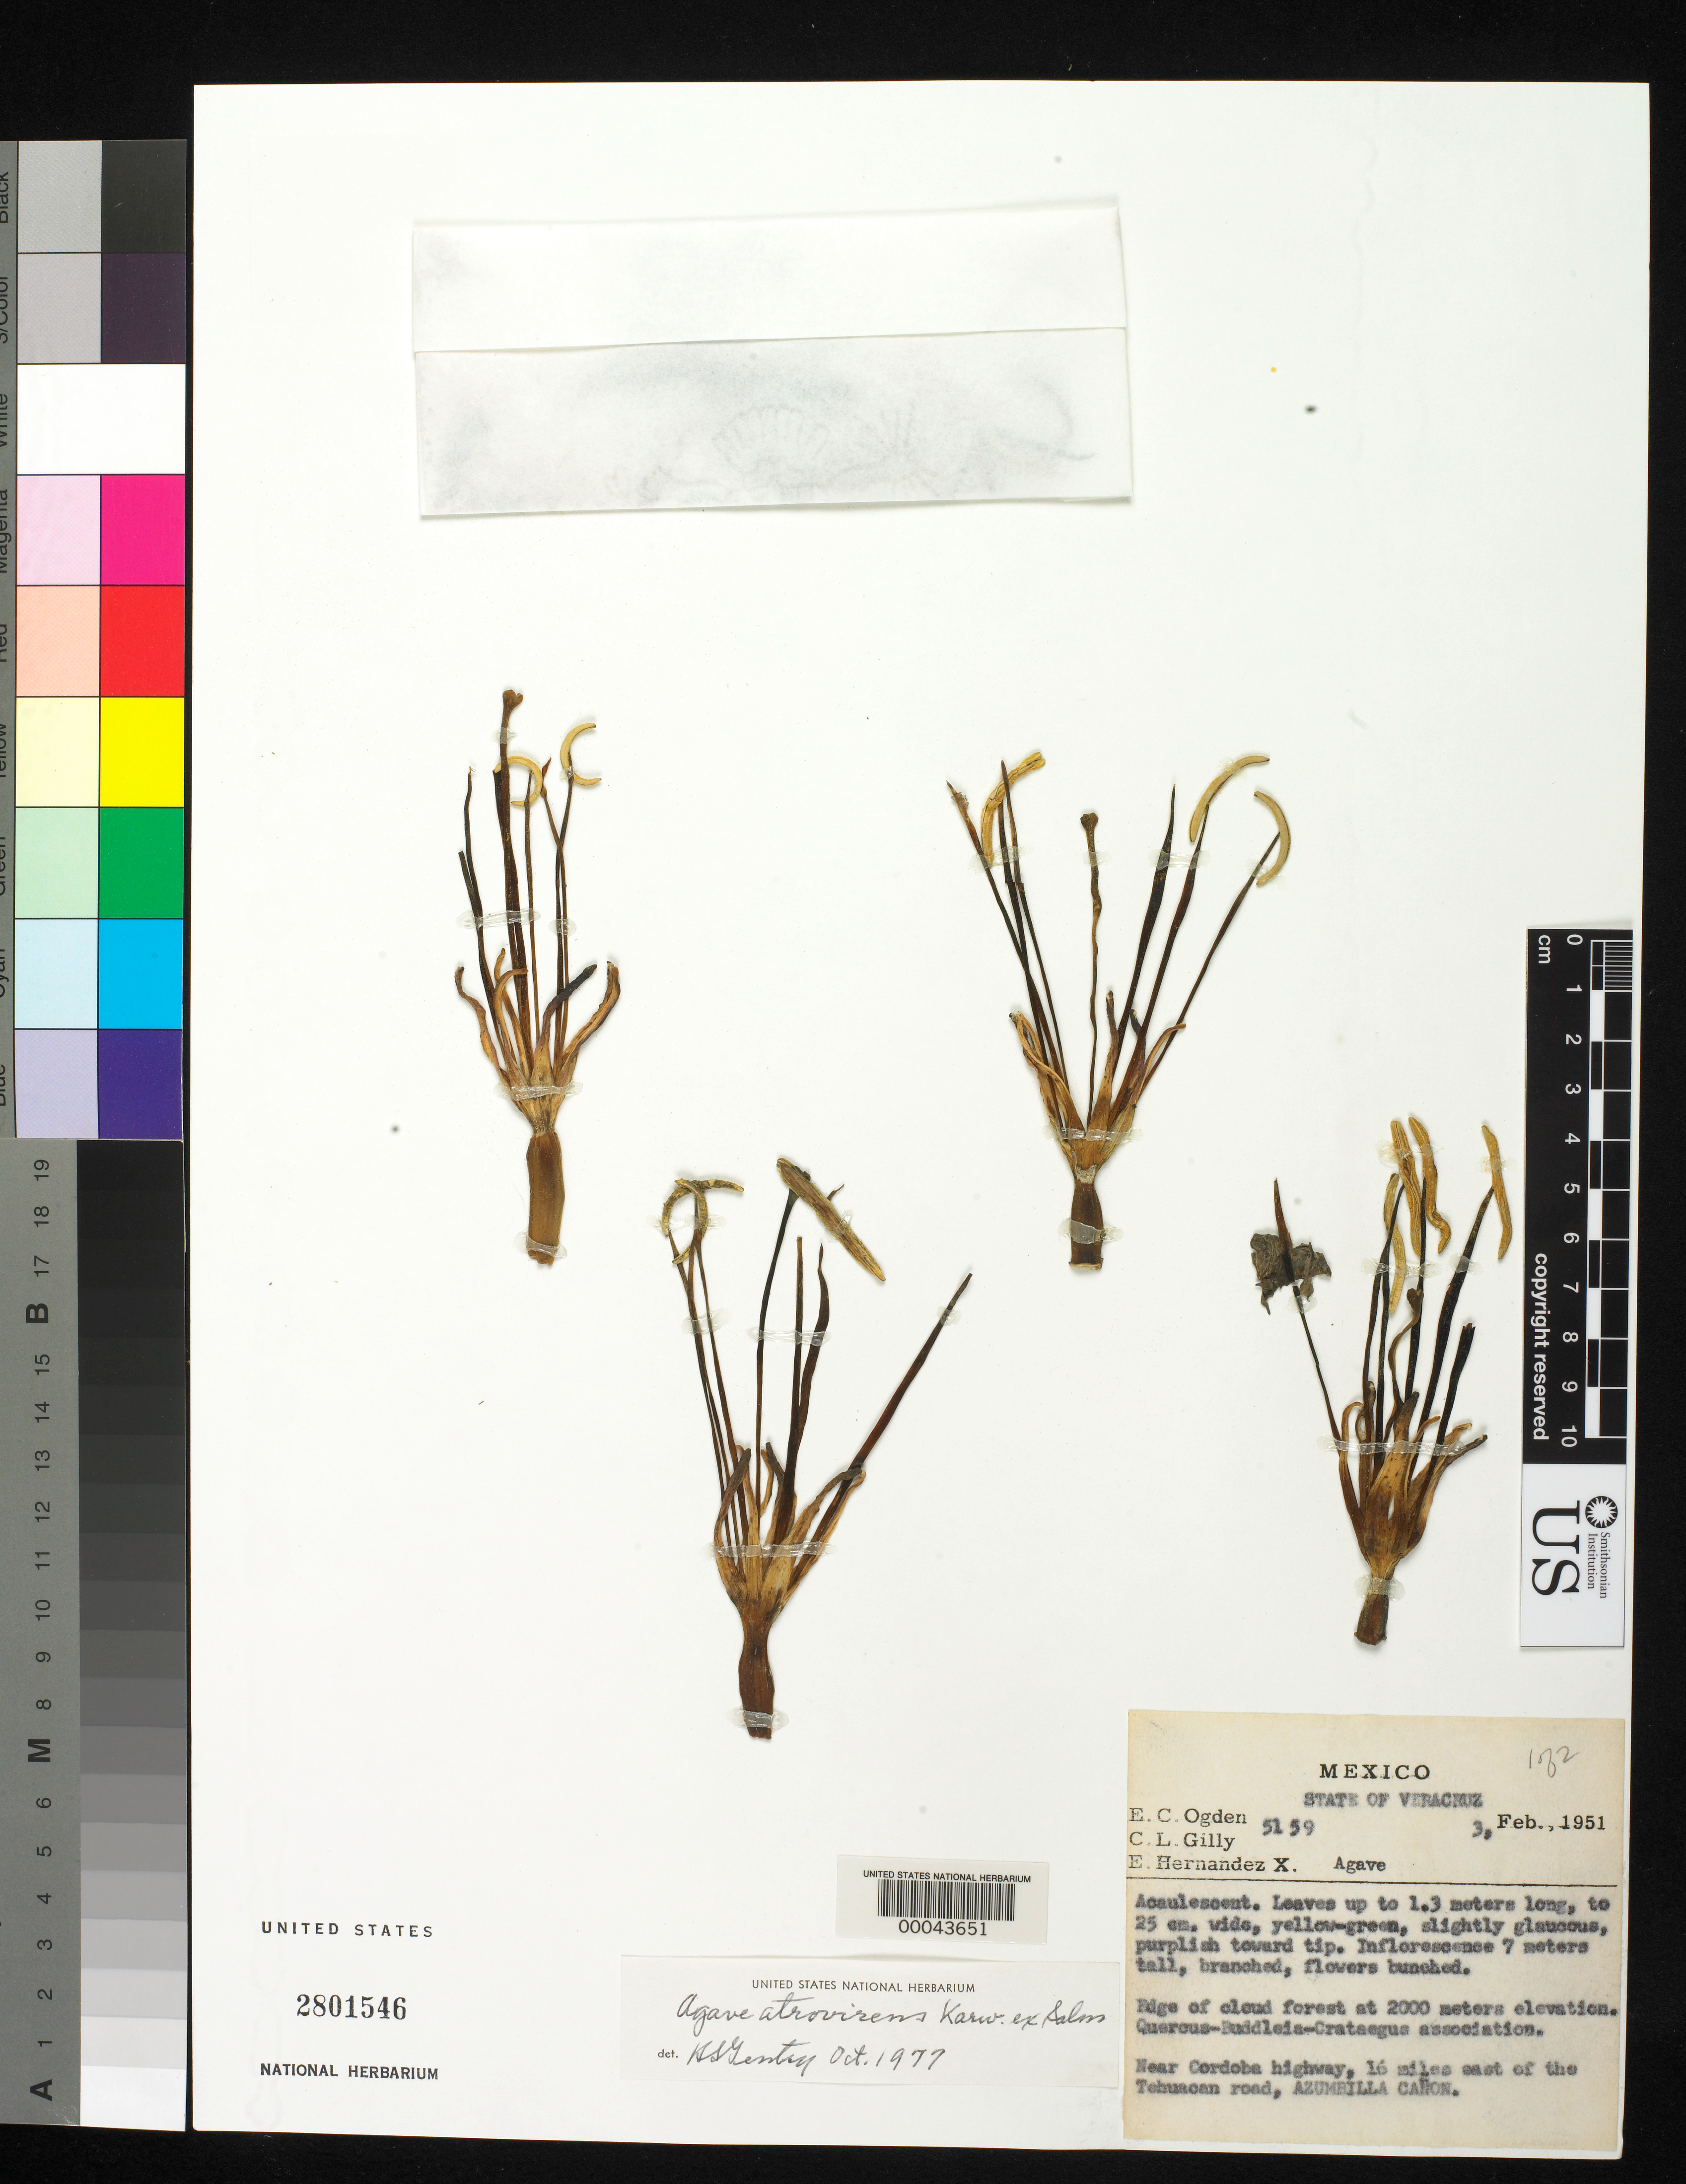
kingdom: Plantae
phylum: Tracheophyta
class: Liliopsida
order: Asparagales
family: Asparagaceae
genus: Agave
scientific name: Agave atrovirens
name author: Karw. in Salm-Dyck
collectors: E. C. Ogden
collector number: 5159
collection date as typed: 03 Feb 1951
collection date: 1951-02-03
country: Mexico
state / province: Veracruz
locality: Near Córdoba highway, 16 mi E of the Tehuacan road, Azumbilla canyon.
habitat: Edge of cloud forest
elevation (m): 610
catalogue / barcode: US 2801546